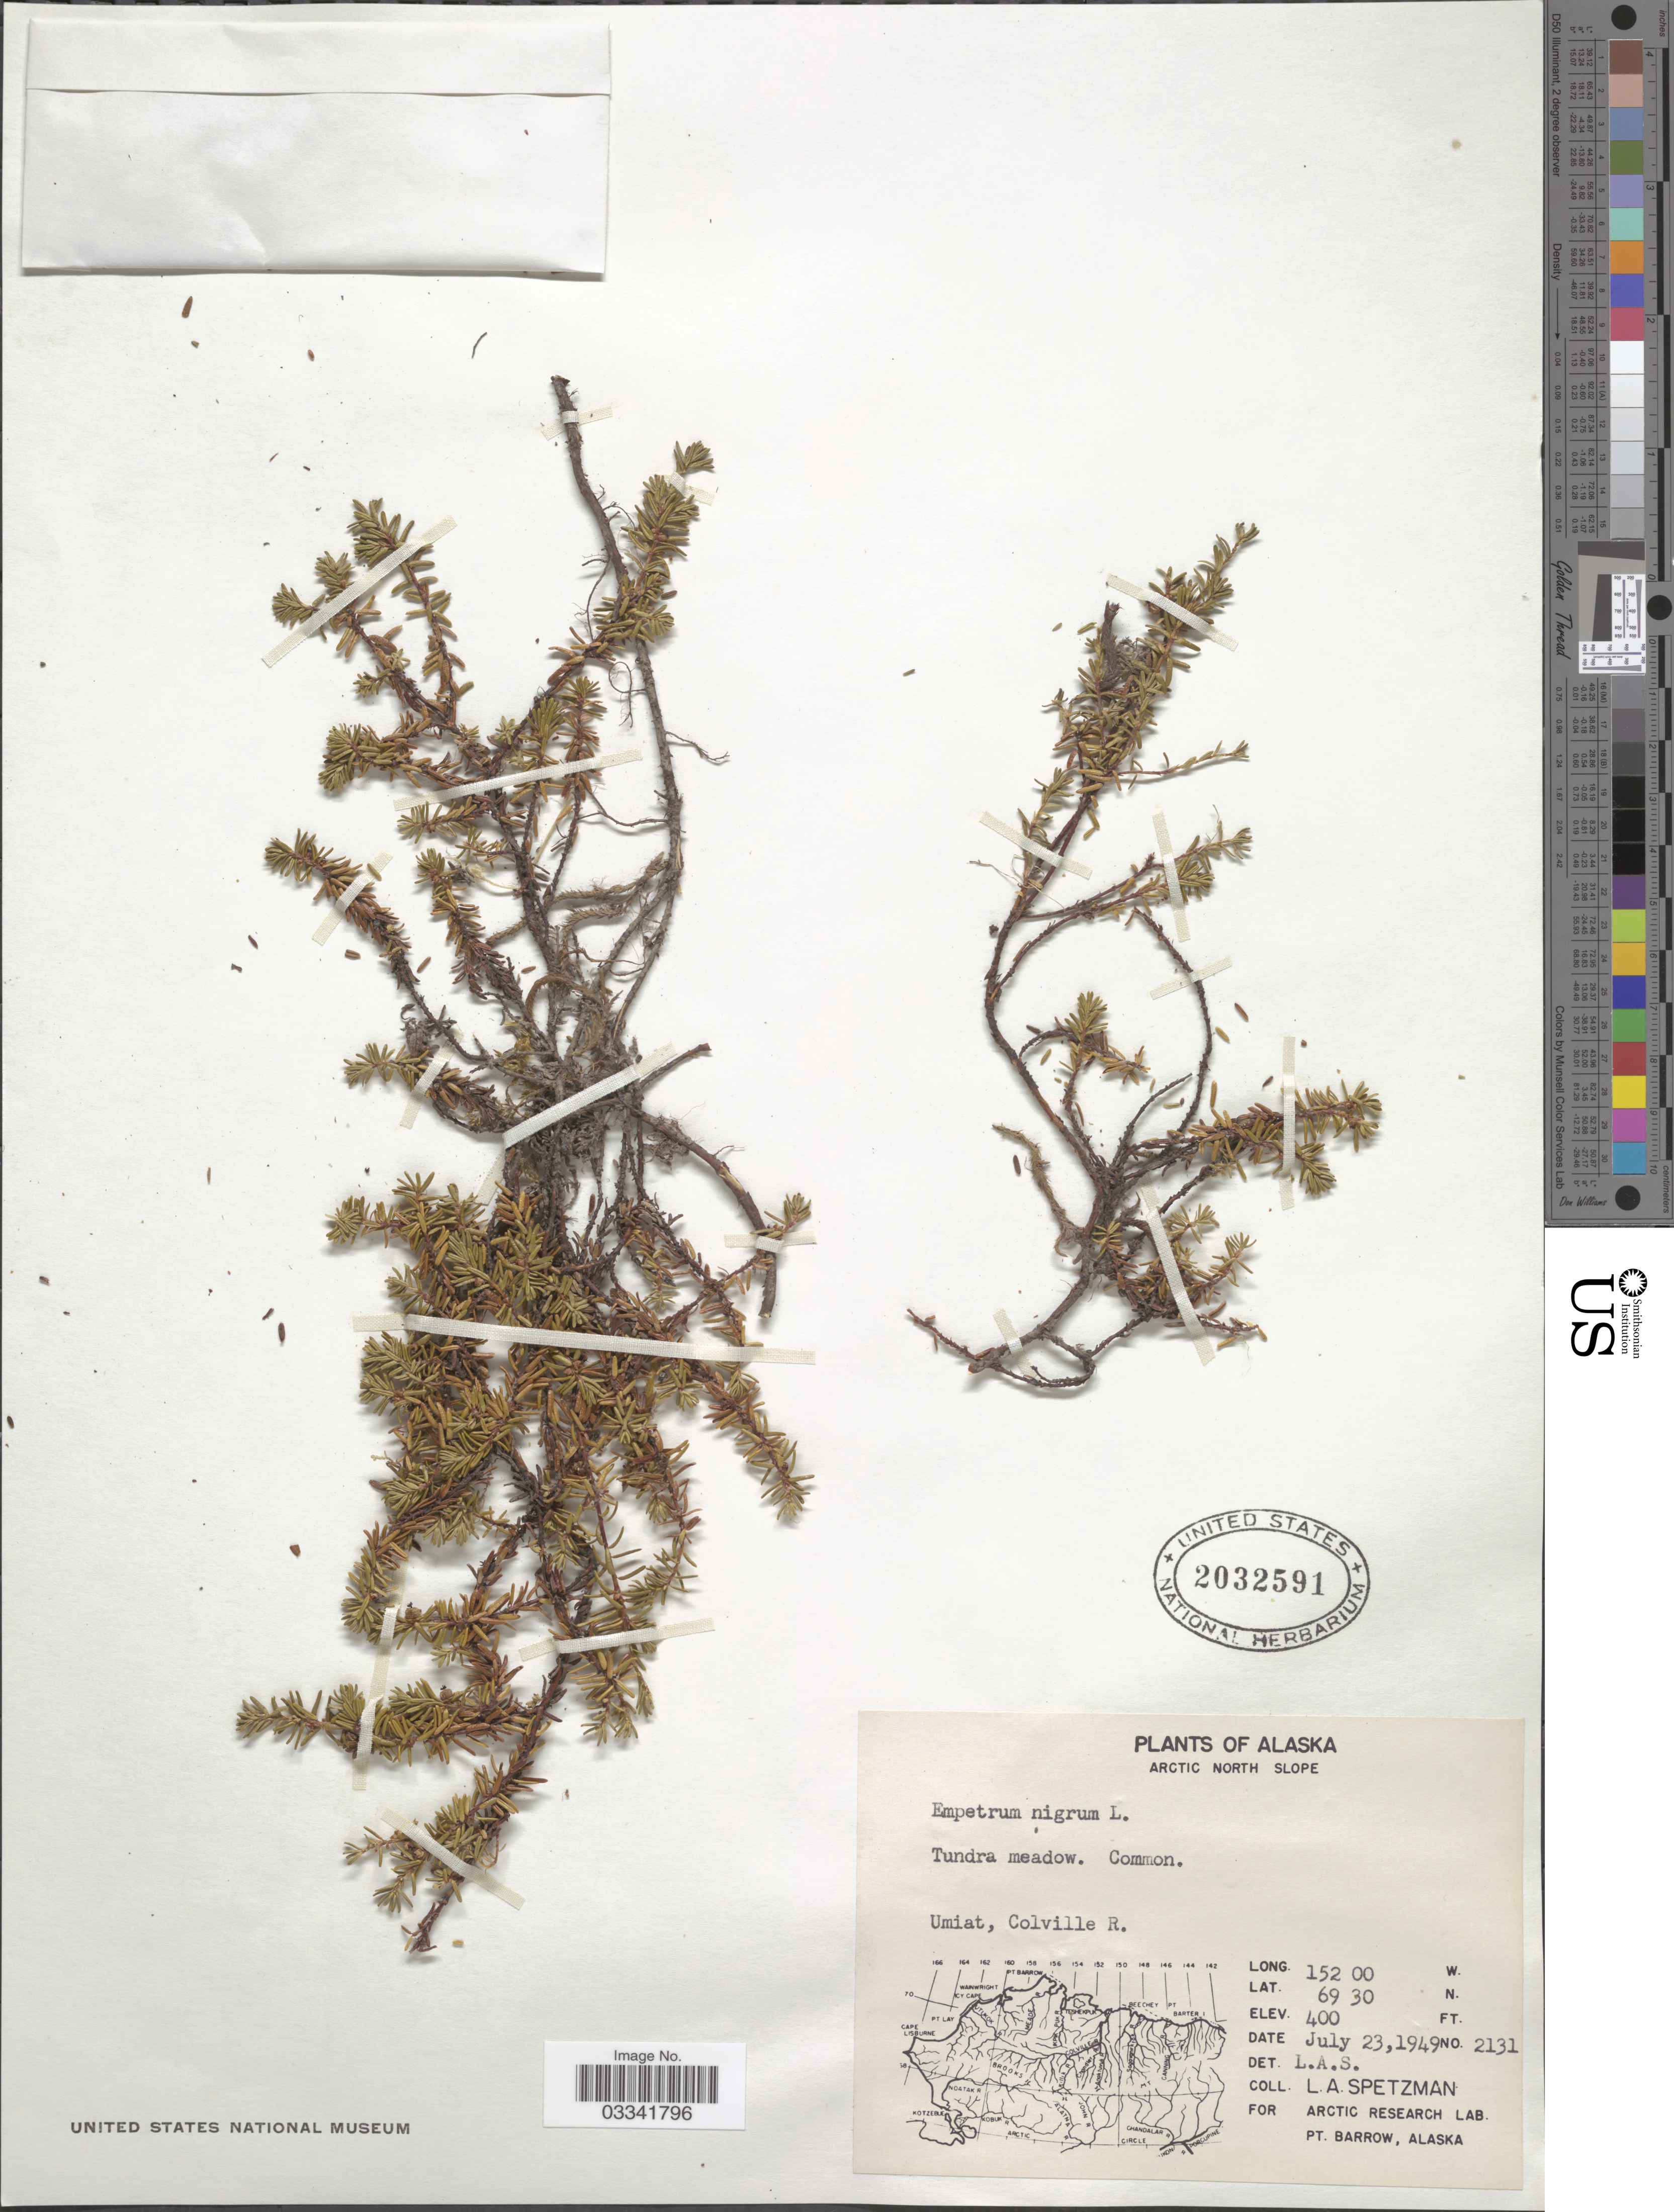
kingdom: Plantae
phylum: Tracheophyta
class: Magnoliopsida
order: Ericales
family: Ericaceae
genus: Empetrum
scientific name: Empetrum nigrum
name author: L.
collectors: L. Spetzman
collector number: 2131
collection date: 1949-07-23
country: United States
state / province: Alaska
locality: Arctic North Slope. Umiat, Colville R.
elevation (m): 122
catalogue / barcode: US 2032591